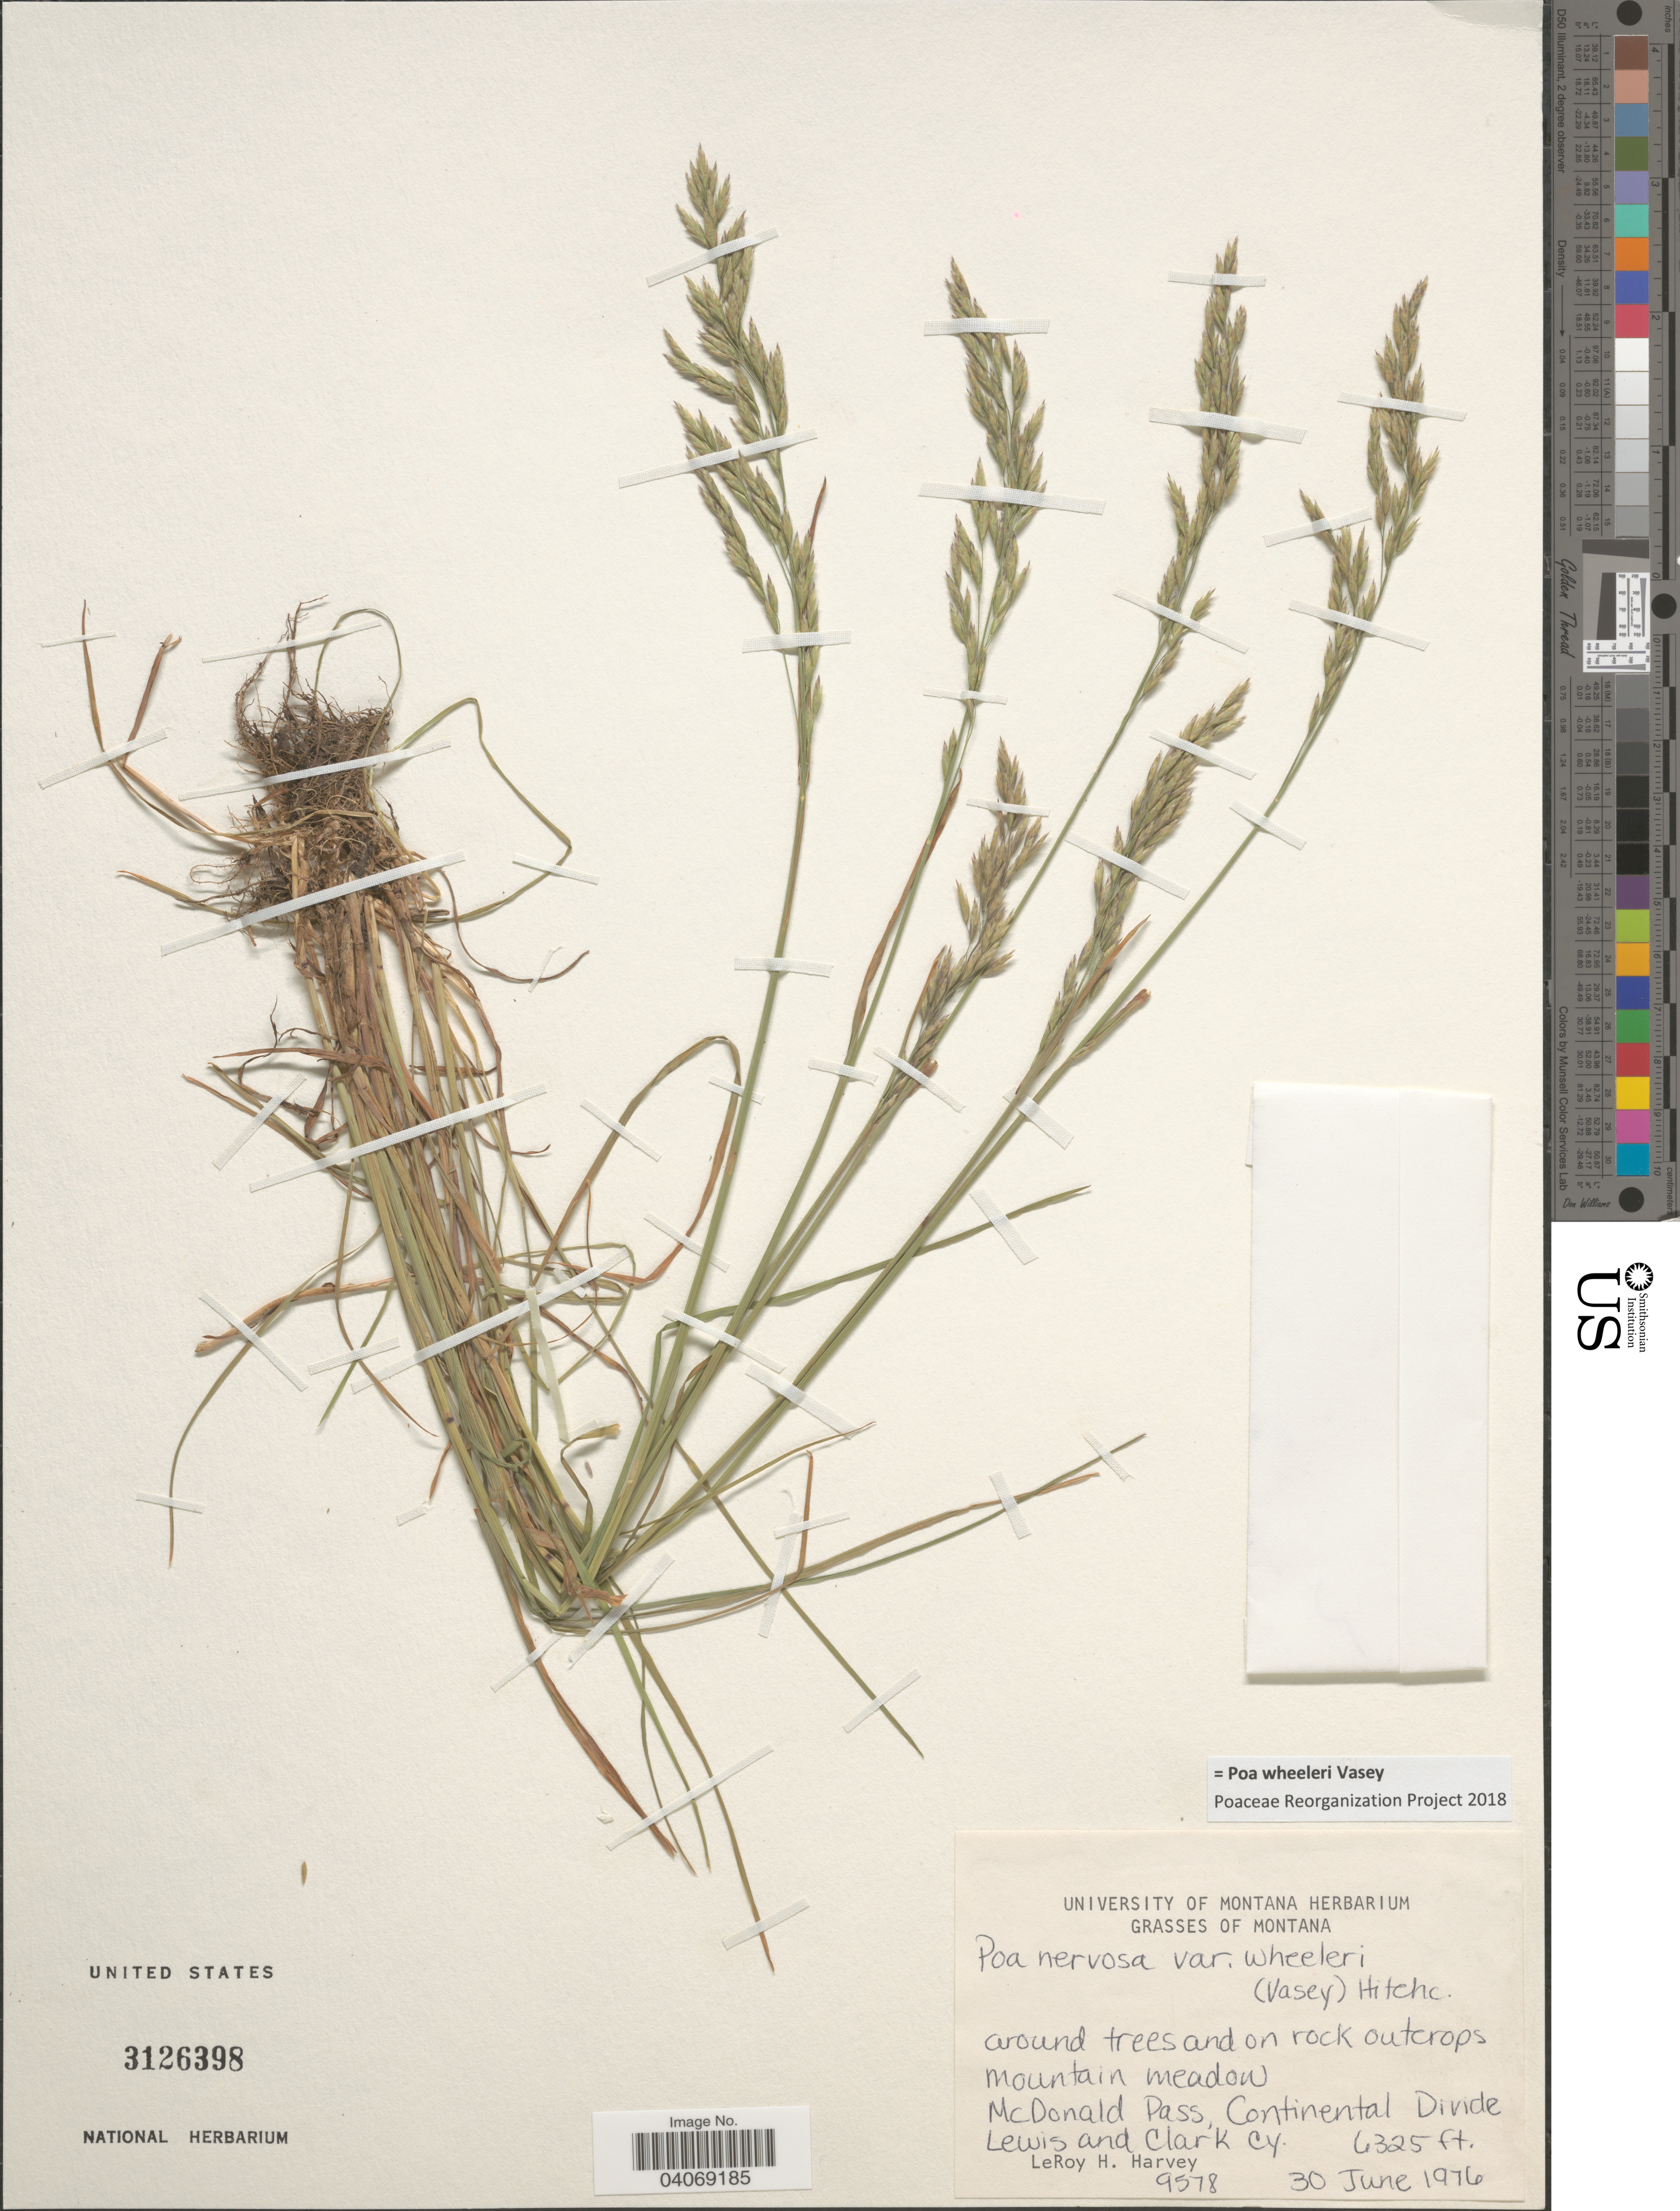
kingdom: Plantae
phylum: Tracheophyta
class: Liliopsida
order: Poales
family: Poaceae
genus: Poa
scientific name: Poa wheeleri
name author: Vasey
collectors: L. H. Harvey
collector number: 9578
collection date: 1976-06-30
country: United States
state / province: Montana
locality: Around trees and on rock outcrops mountain meadow. McDonald Pass, Continental Divide. Lewis and Clark Cy.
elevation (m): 1928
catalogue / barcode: US 3126398